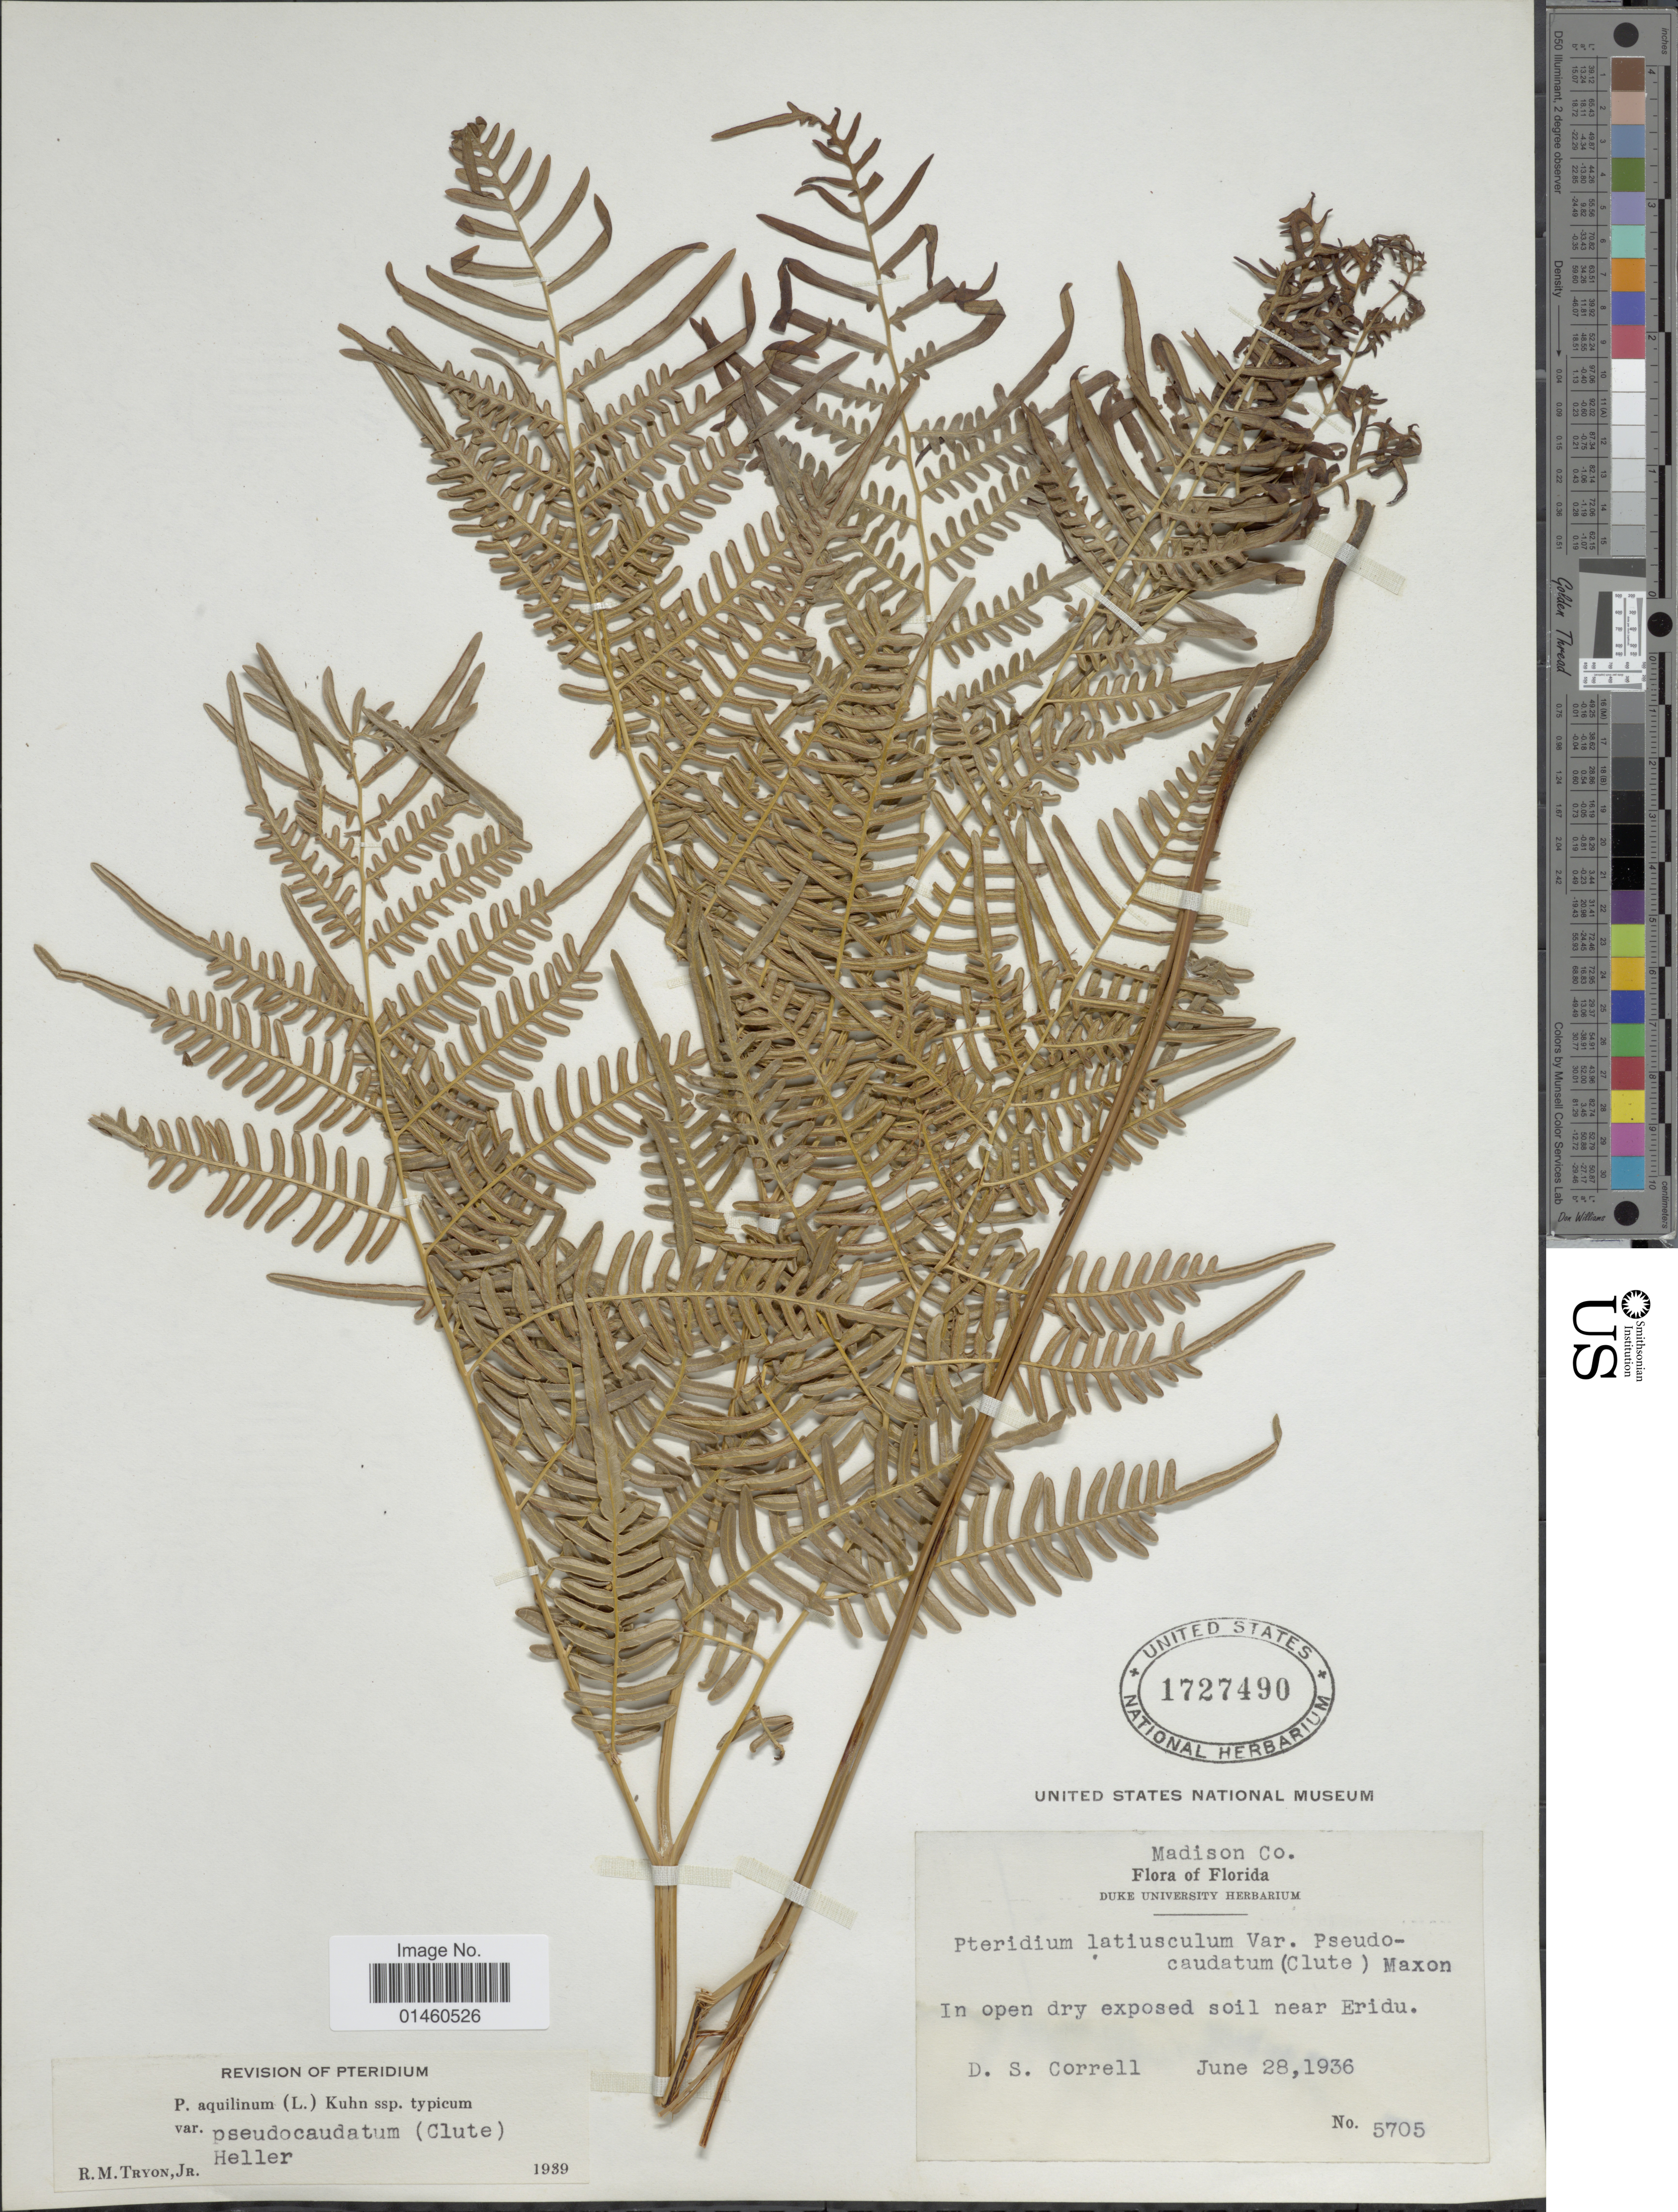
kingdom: Plantae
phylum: Tracheophyta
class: Polypodiopsida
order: Polypodiales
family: Dennstaedtiaceae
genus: Pteridium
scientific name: Pteridium aquilinum var. pseudocaudatum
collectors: D. S. Correll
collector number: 5705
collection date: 1936-06-28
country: United States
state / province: Florida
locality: Madison Co., in open dry exposed soil near Eridu.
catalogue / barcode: US 1727490